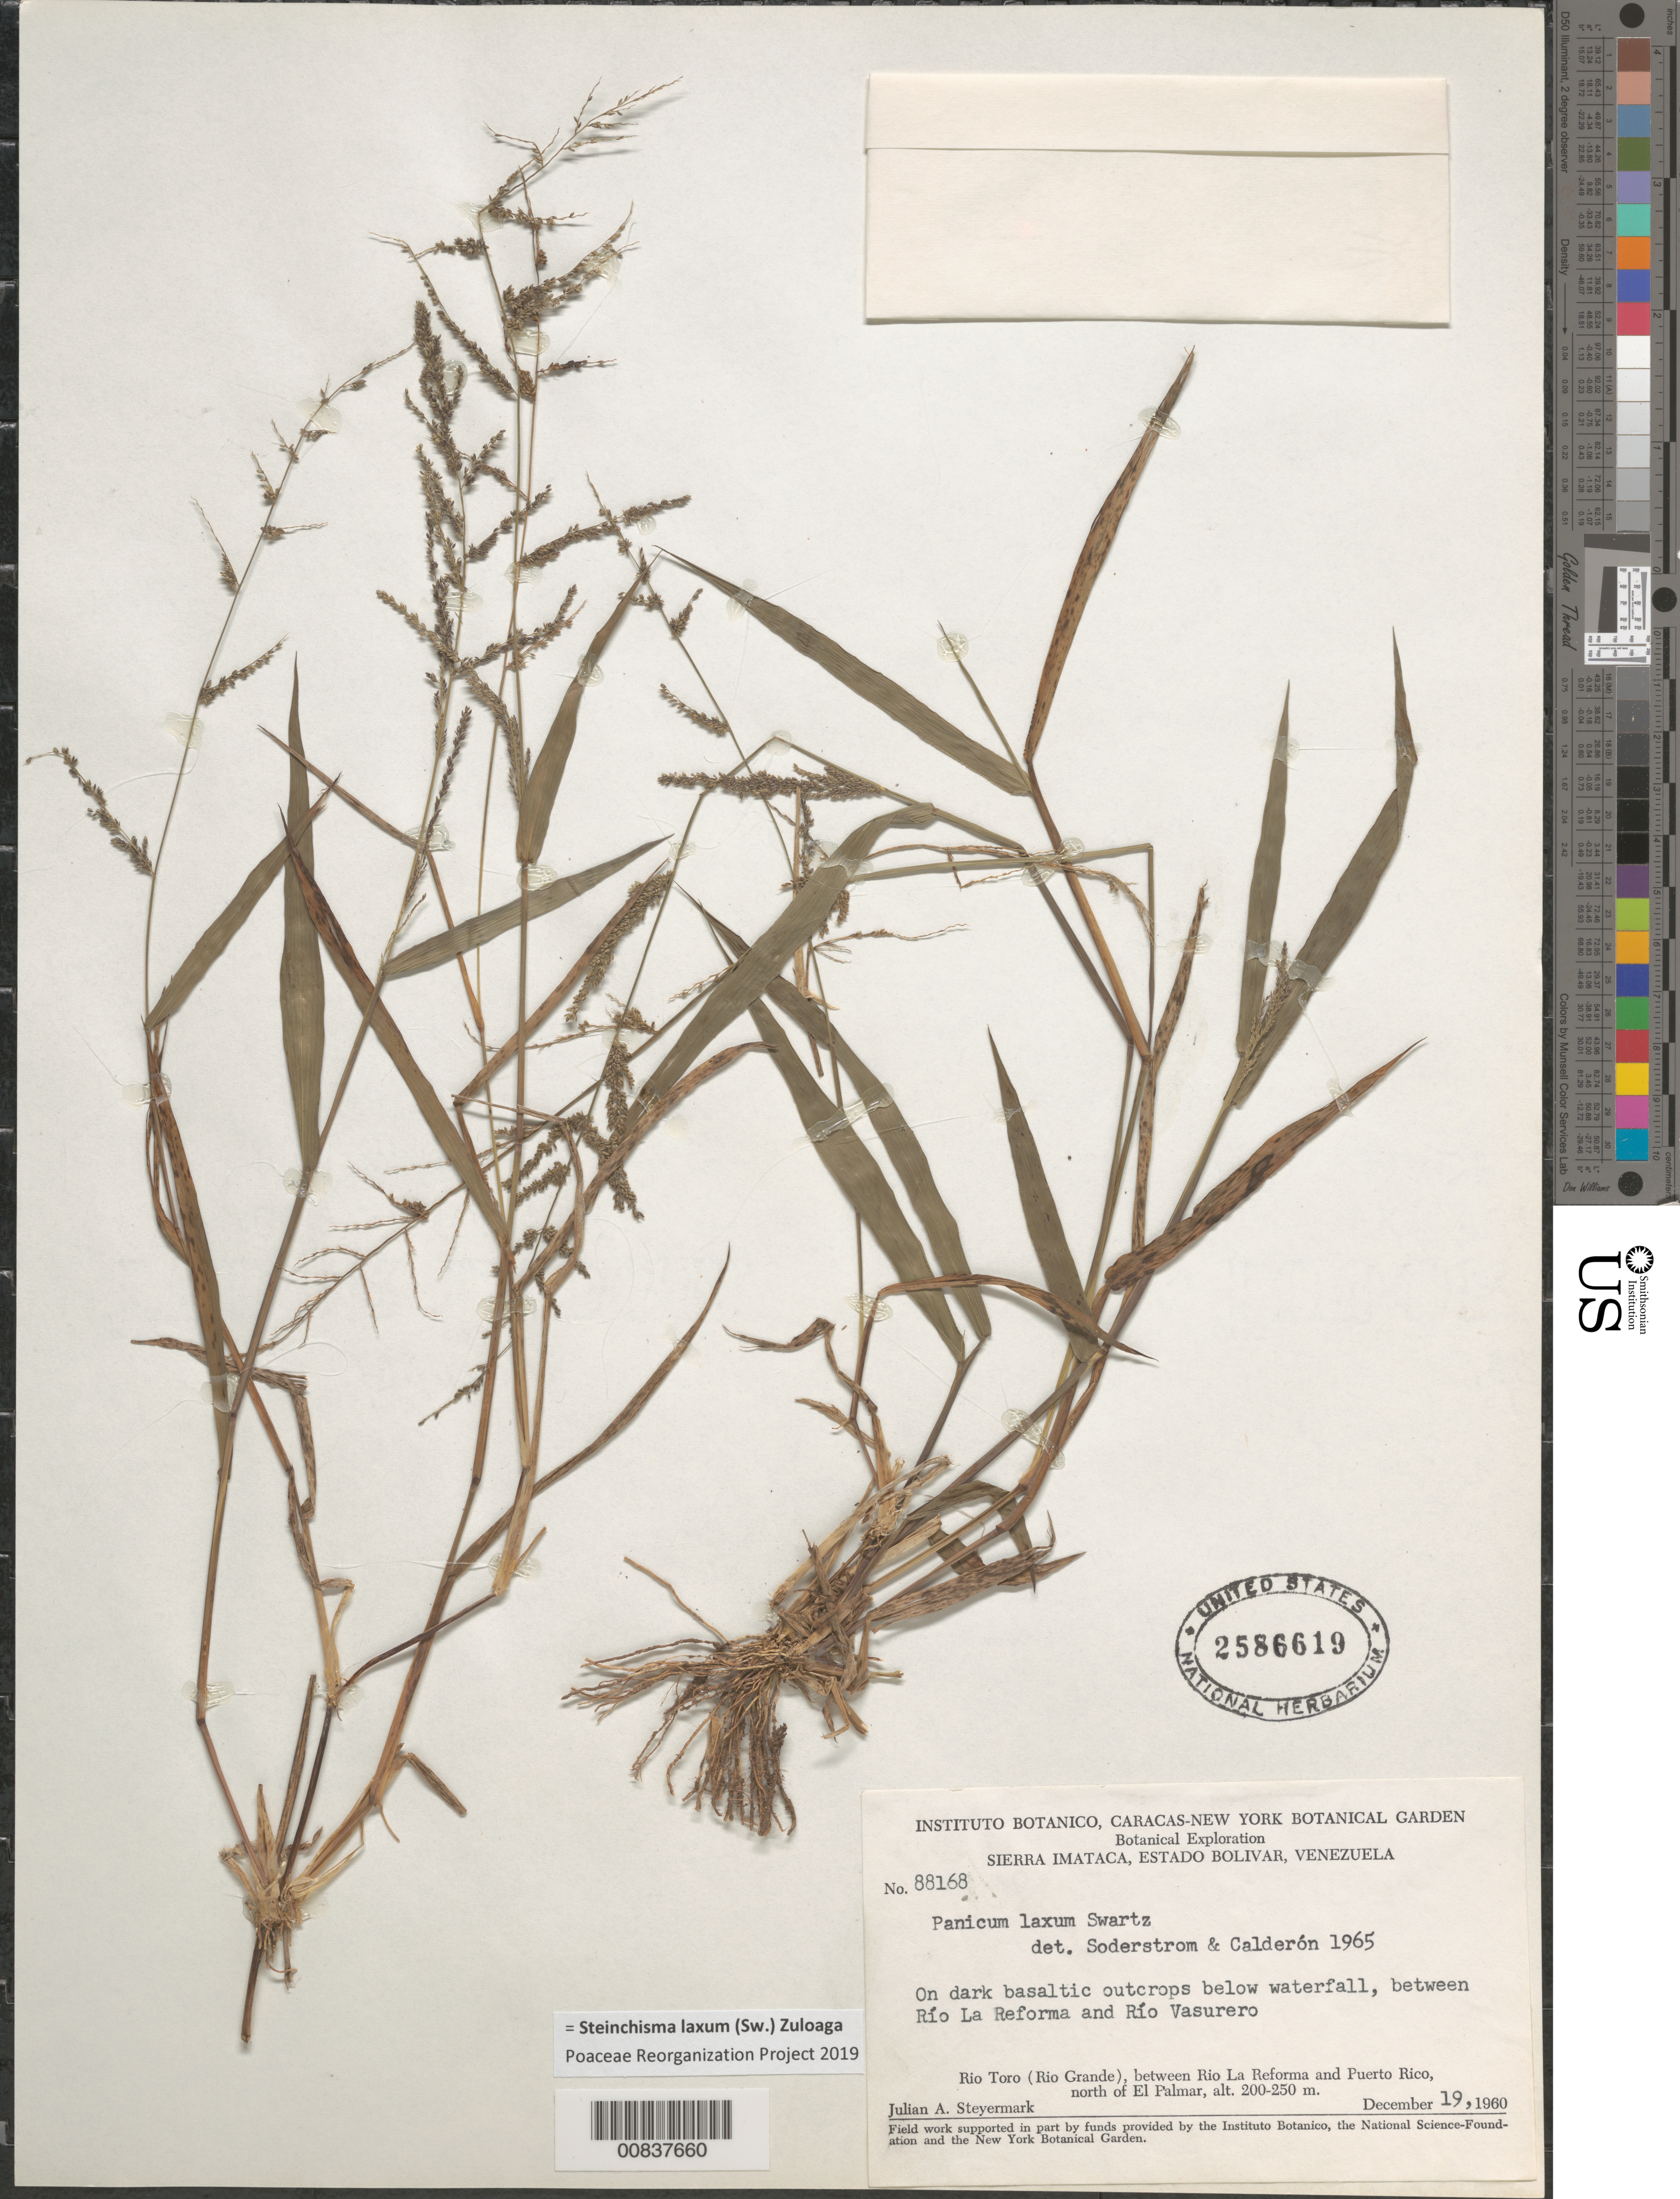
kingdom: Plantae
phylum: Tracheophyta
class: Liliopsida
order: Poales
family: Poaceae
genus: Panicum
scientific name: Panicum laxum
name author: Sw.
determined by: Soderstrom, T. R.; Calderón, G.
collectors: J. Steyermark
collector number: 88168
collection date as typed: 19-Dec-60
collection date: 1960-12-19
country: Venezuela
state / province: Bolívar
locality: Sierra Imataca, between Río La Reforma and Río Vasurero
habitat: Dark basaltic outcrops below waterfall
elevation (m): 200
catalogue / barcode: US 2586619